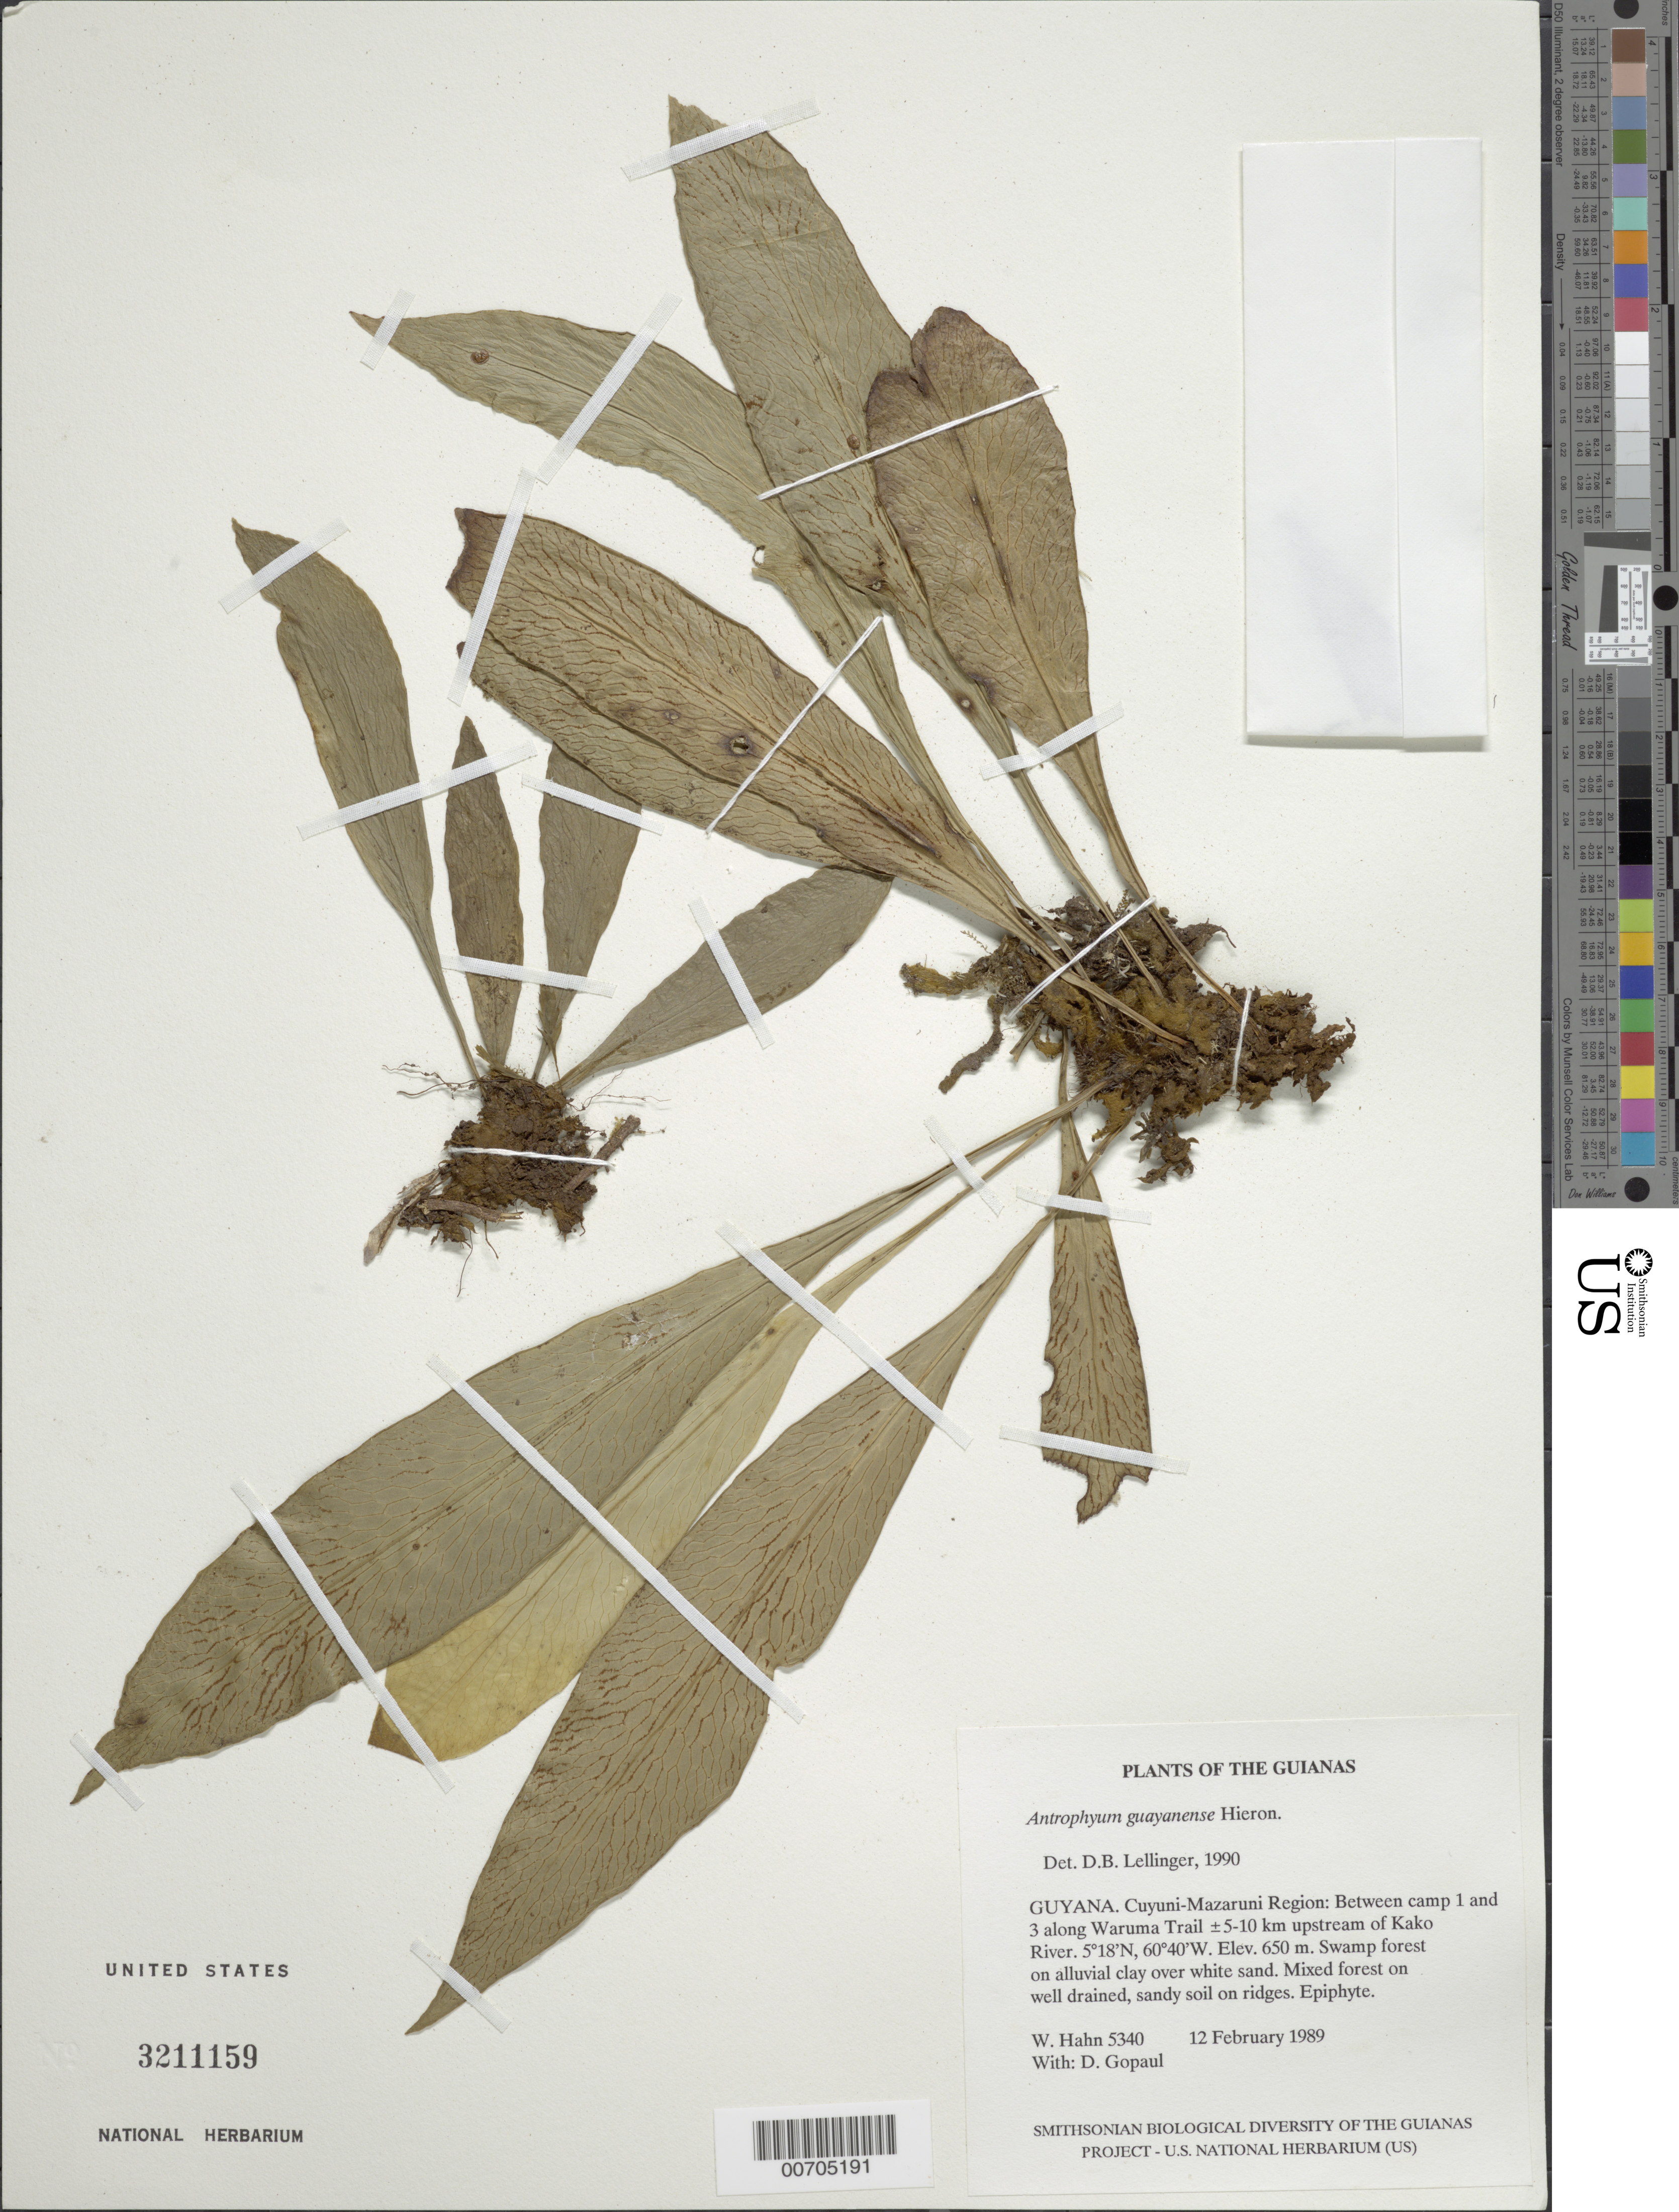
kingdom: Plantae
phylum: Tracheophyta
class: Polypodiopsida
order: Polypodiales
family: Pteridaceae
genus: Polytaenium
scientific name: Polytaenium guayanense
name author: (Hieron.) Alston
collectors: W. Hahn & D. Gopaul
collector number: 5340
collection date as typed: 12 February 1989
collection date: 1989-02-12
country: Guyana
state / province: Cuyuni-Mazaruni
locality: Between camp 1 and 3 along Waruma Trail ±5-10 km upstream of Kako River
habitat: Swamp forest on alluvial clay over white sand. Mixed forest on well drained, sandy soil on ridges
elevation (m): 650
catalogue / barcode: US 3211159